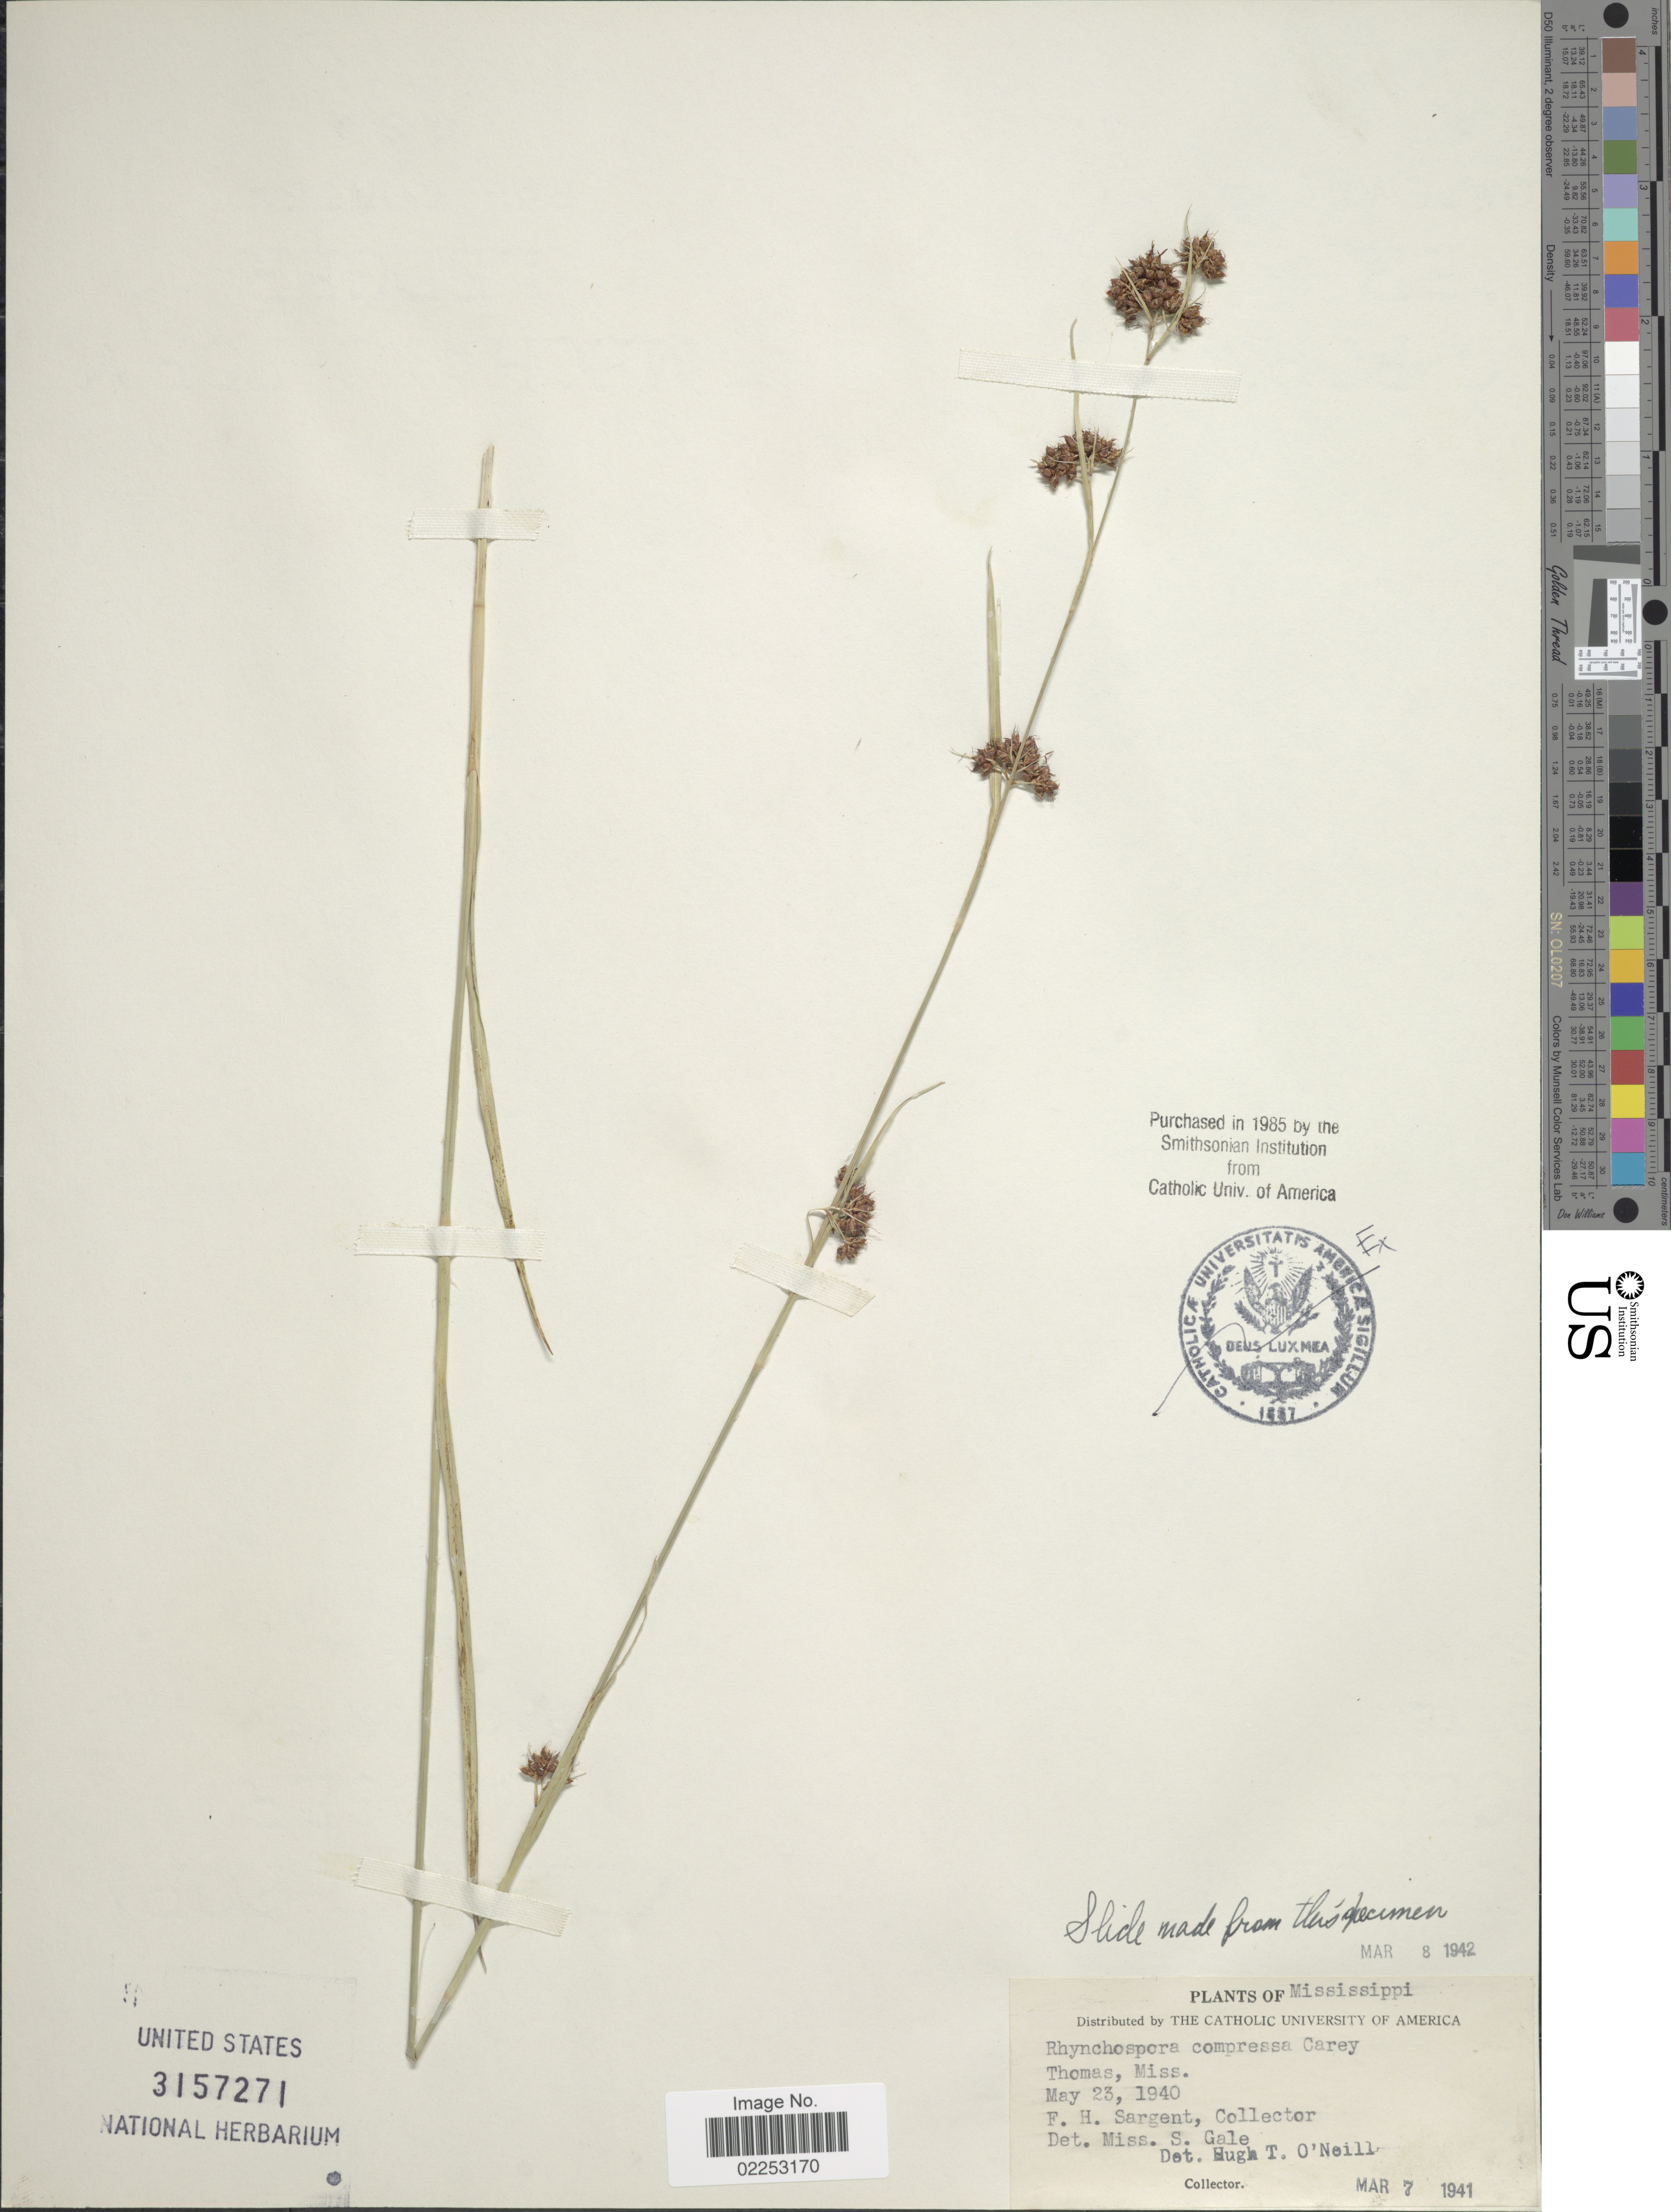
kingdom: Plantae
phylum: Tracheophyta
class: Liliopsida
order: Poales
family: Cyperaceae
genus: Rhynchospora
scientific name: Rhynchospora compressa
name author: J. Carey ex Chapm.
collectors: F. H. Sargent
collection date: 1940-05-23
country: United States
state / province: Mississippi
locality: Thomas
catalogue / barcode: US 3157271